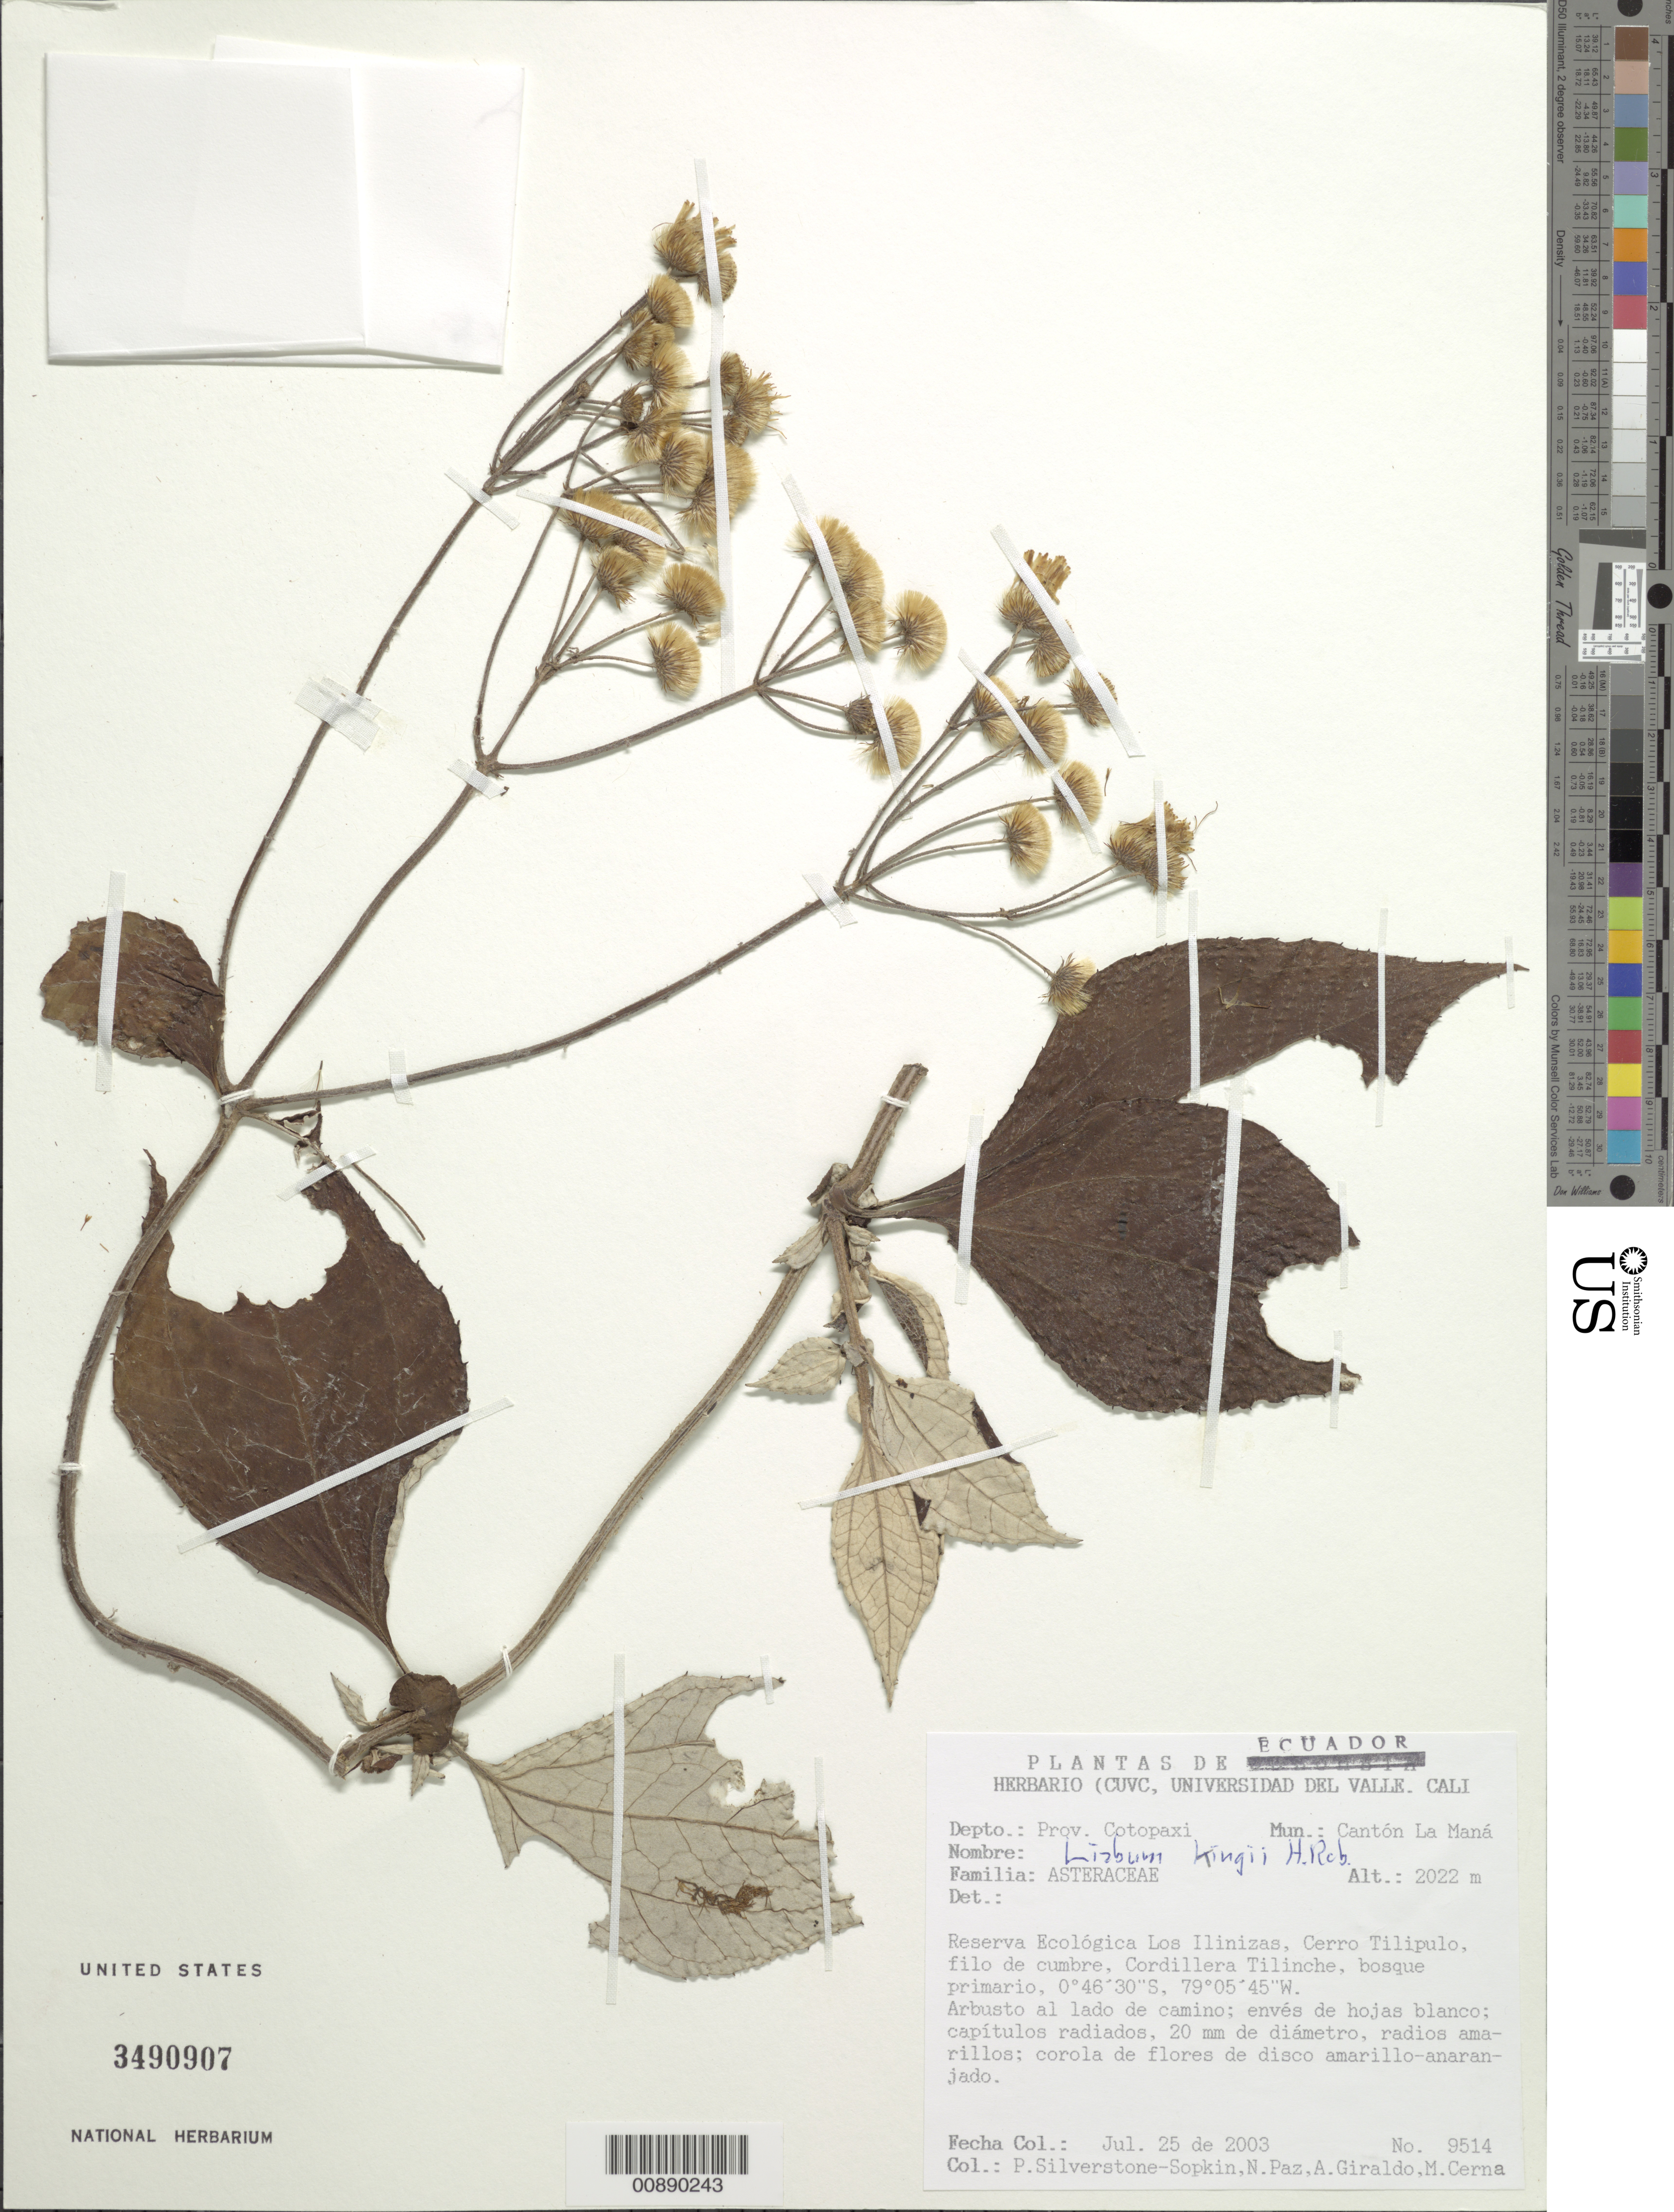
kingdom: Plantae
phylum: Tracheophyta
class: Magnoliopsida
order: Asterales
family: Asteraceae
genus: Liabum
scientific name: Liabum kingii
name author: H. Rob.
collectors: P. A. Silverstone-Sopkin, N. Paz, A. Giraldo & M. Cerna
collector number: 9514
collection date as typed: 25 July 2003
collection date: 2003-07-25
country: Ecuador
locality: Prov. Cotopaxi, Mun. Cantón La Maná. Reserva Ecológica Los Llinizas, sector Lunave, desde La Carmela, Cordillera Occidental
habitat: Bosque primario, al lado de camino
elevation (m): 2022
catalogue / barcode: US 3490907